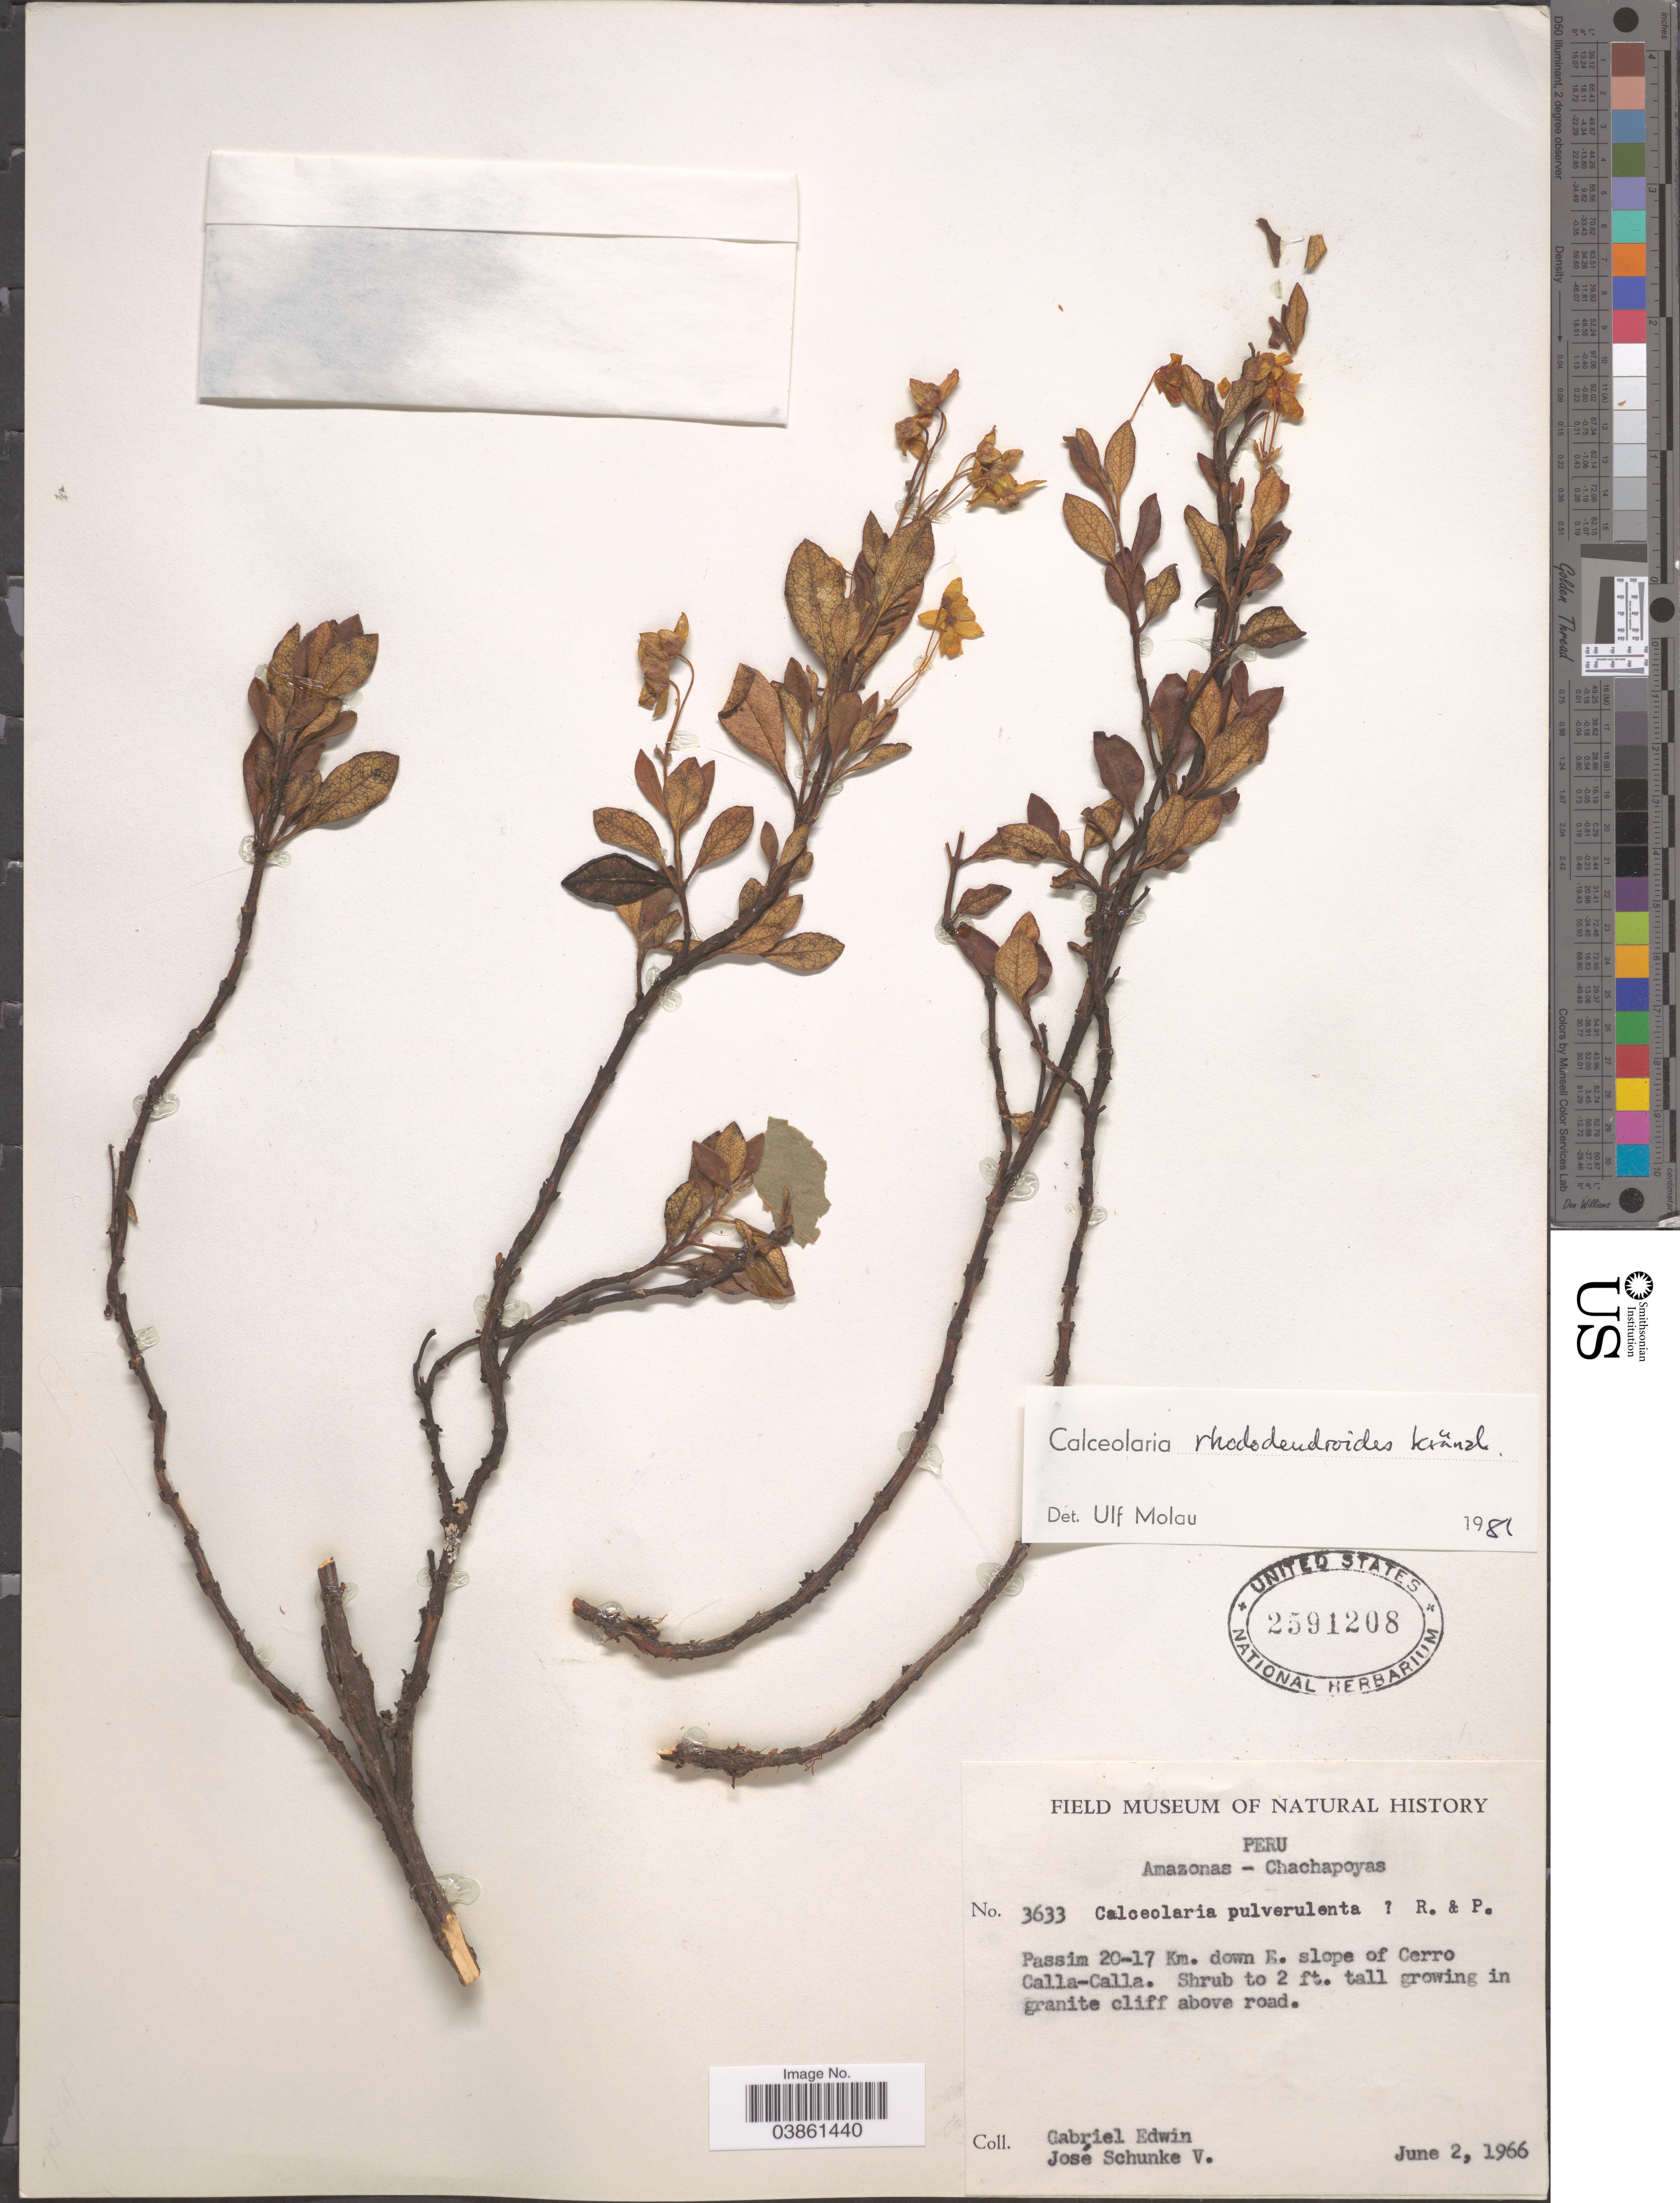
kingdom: Plantae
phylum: Tracheophyta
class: Magnoliopsida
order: Lamiales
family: Calceolariaceae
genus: Calceolaria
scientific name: Calceolaria rhododendroides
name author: Kraenzl.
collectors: G. Edwin & J. Schunke Vigo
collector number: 3633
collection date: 1966-06-02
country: Peru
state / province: Amazonas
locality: Amazonas - Chachapoyas. Passim 20-17 Km. down E. slope of Cerro Calla-Calla.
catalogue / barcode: US 2591208